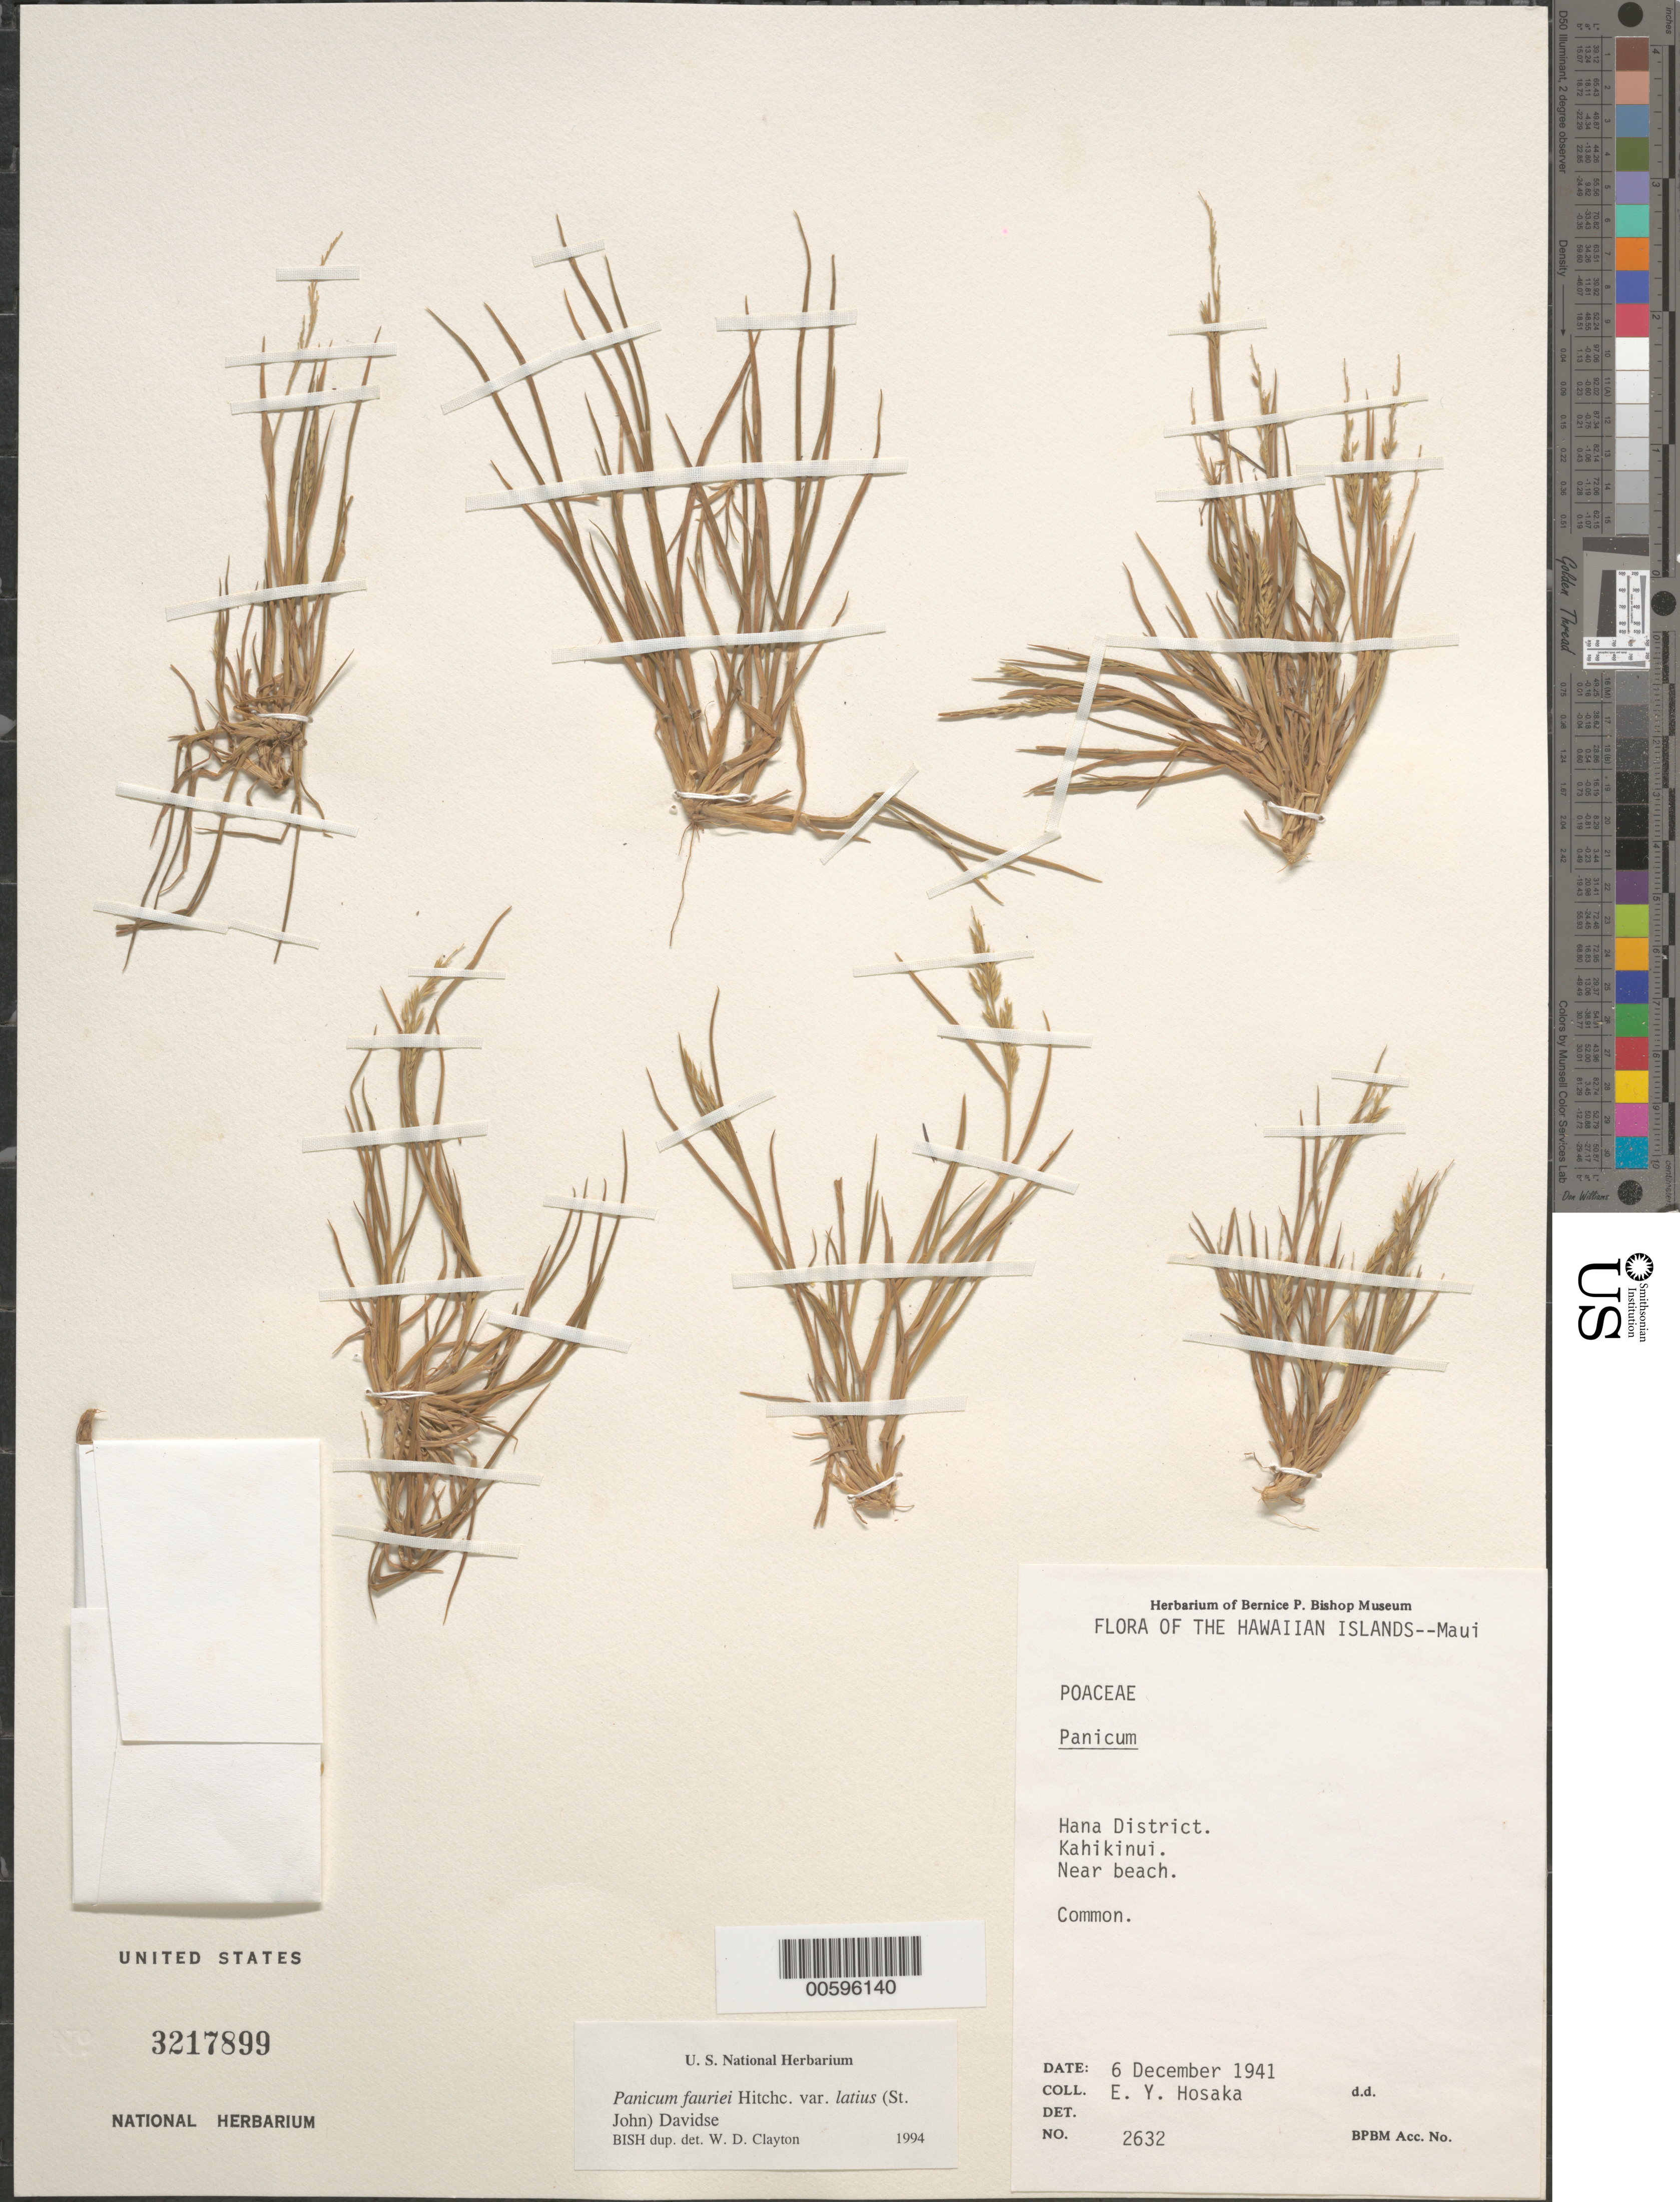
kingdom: Plantae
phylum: Tracheophyta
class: Liliopsida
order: Poales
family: Poaceae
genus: Panicum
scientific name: Panicum fauriei var. latius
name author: (H. St. John) Davidse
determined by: Clayton, W. D.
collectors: E. Y. Hosaka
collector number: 2632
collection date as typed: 6 Dec 1941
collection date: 1941-12-06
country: United States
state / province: Hawaii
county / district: Maui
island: Maui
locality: Hana Dist, Kahikinui, Near beach.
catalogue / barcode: US 3217899